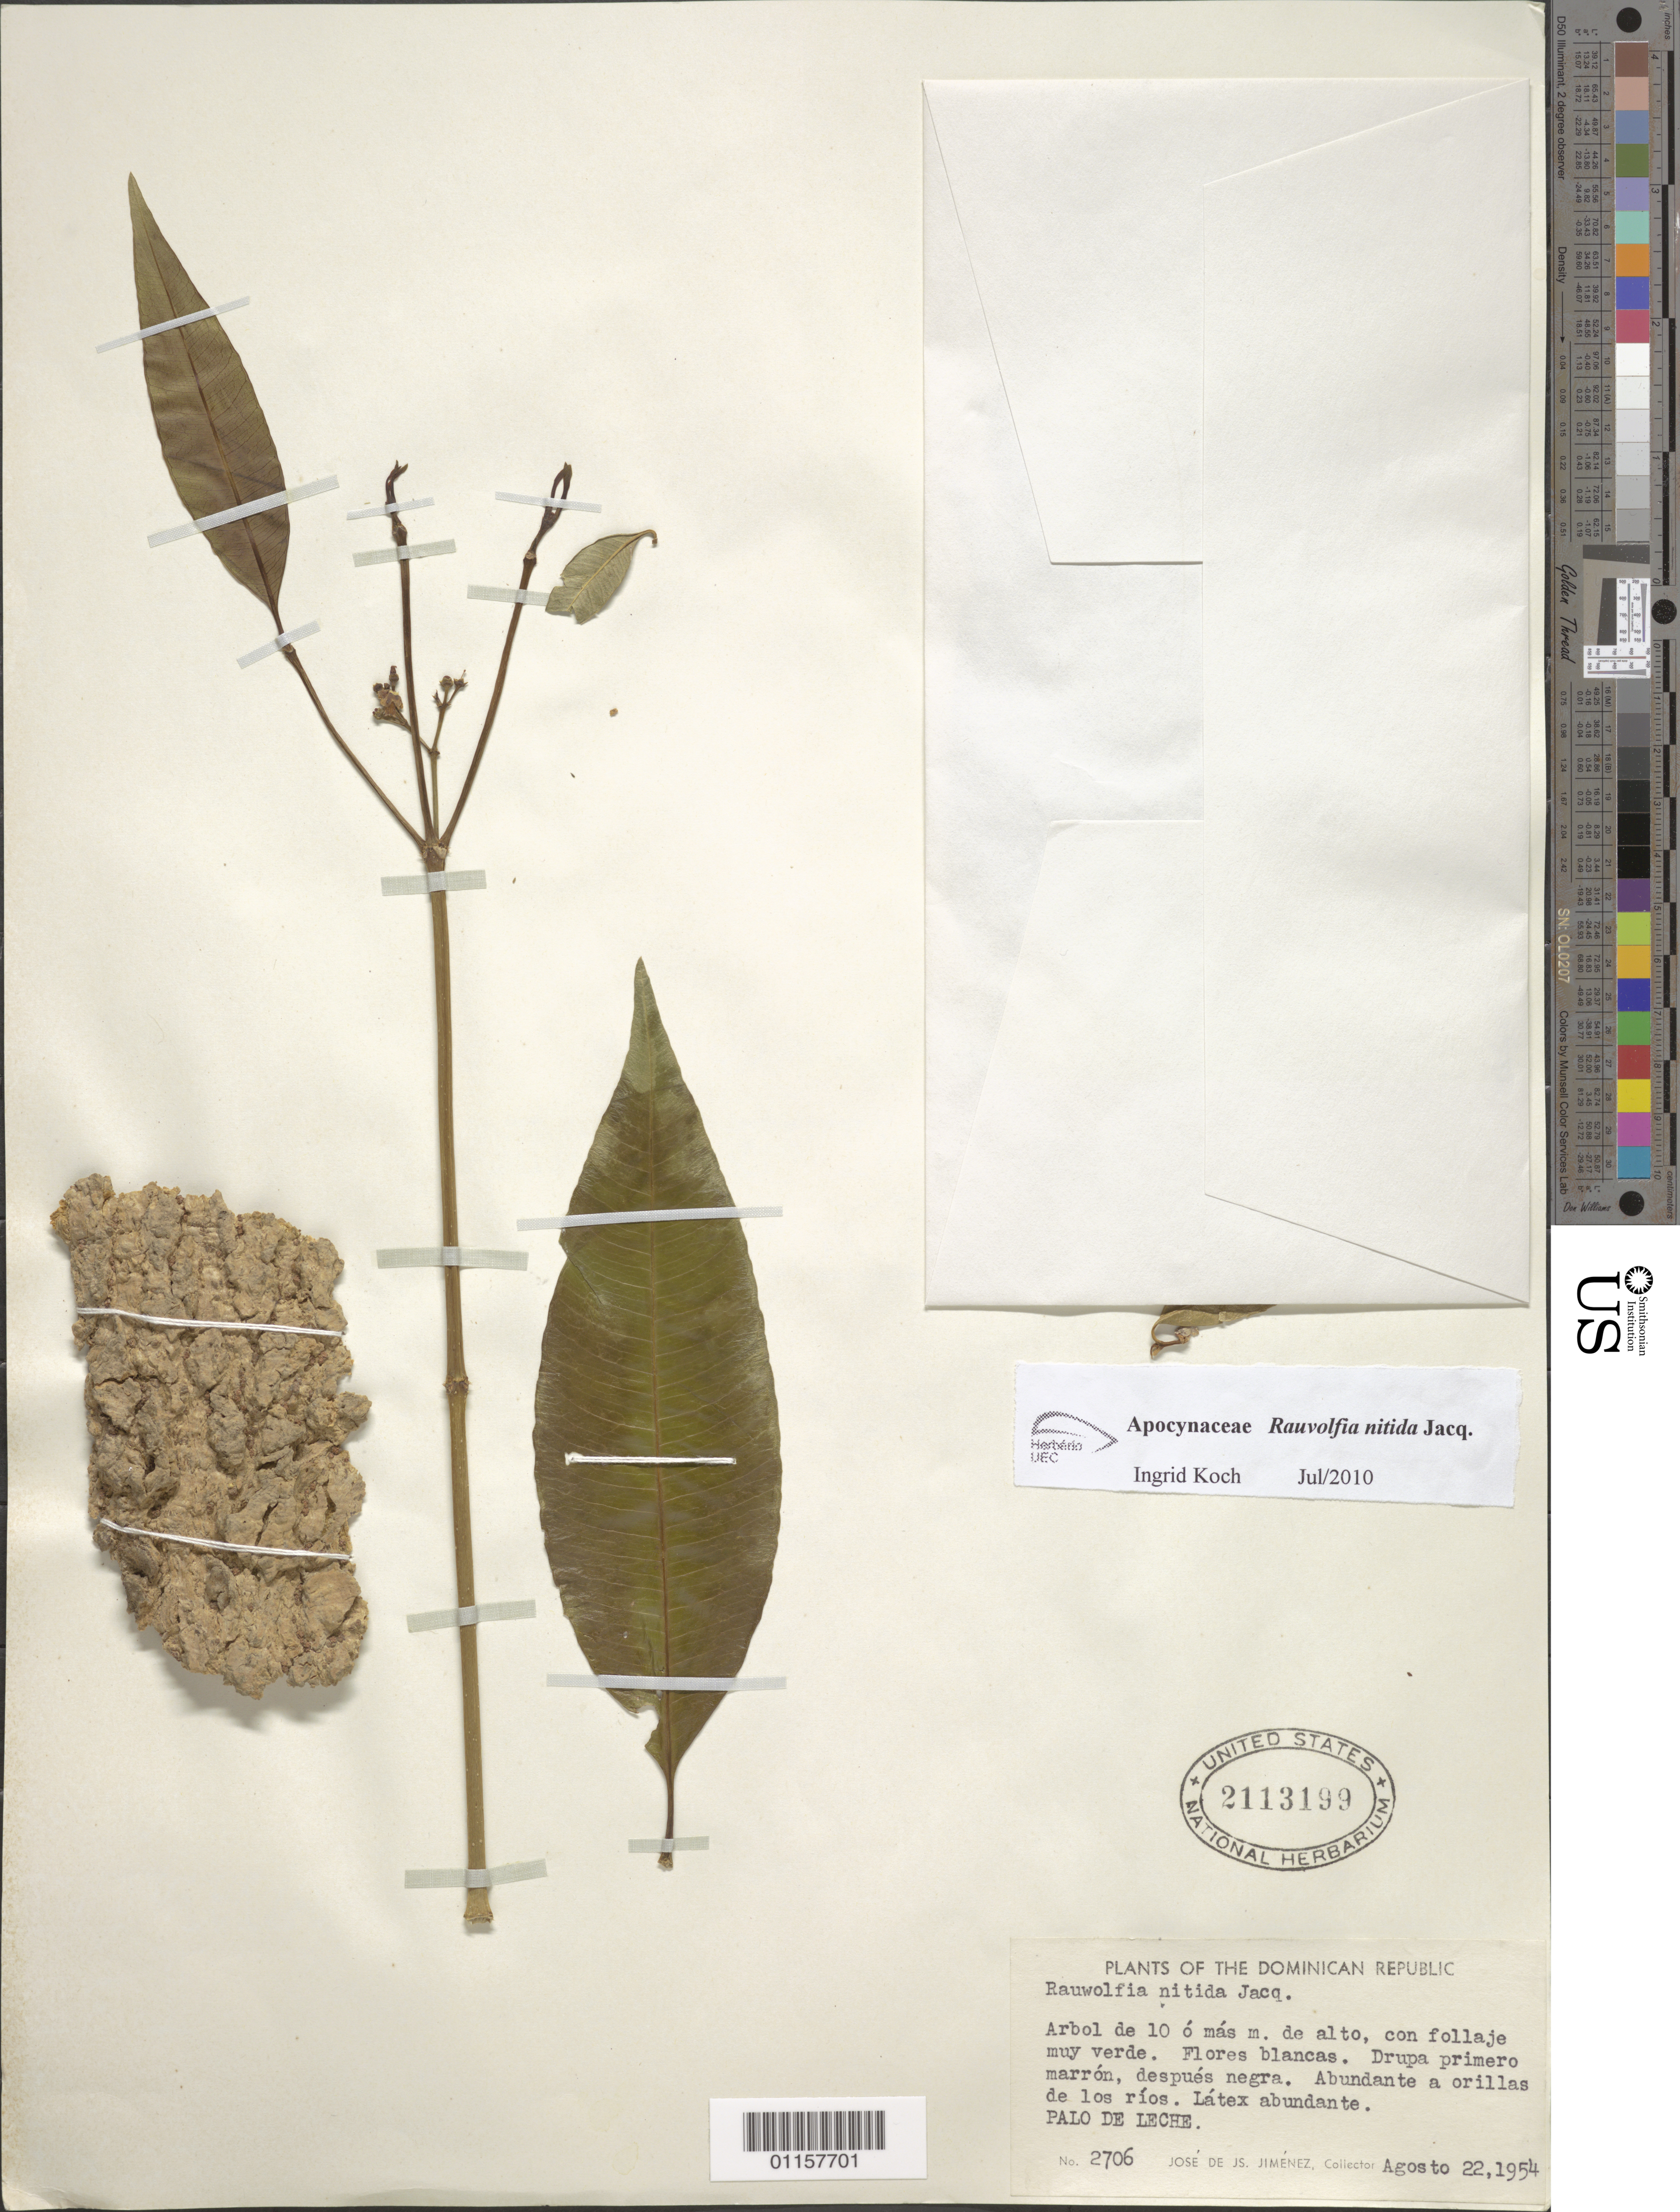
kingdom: Plantae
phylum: Tracheophyta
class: Magnoliopsida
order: Gentianales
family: Apocynaceae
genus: Rauvolfia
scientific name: Rauvolfia nitida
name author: Jacq.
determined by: Koch, I.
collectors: J. J. Jiménez Almonte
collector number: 2706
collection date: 1954-08-22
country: Dominican Republic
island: Hispaniola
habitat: Abundante a crillas de los ríos.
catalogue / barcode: US 2113199